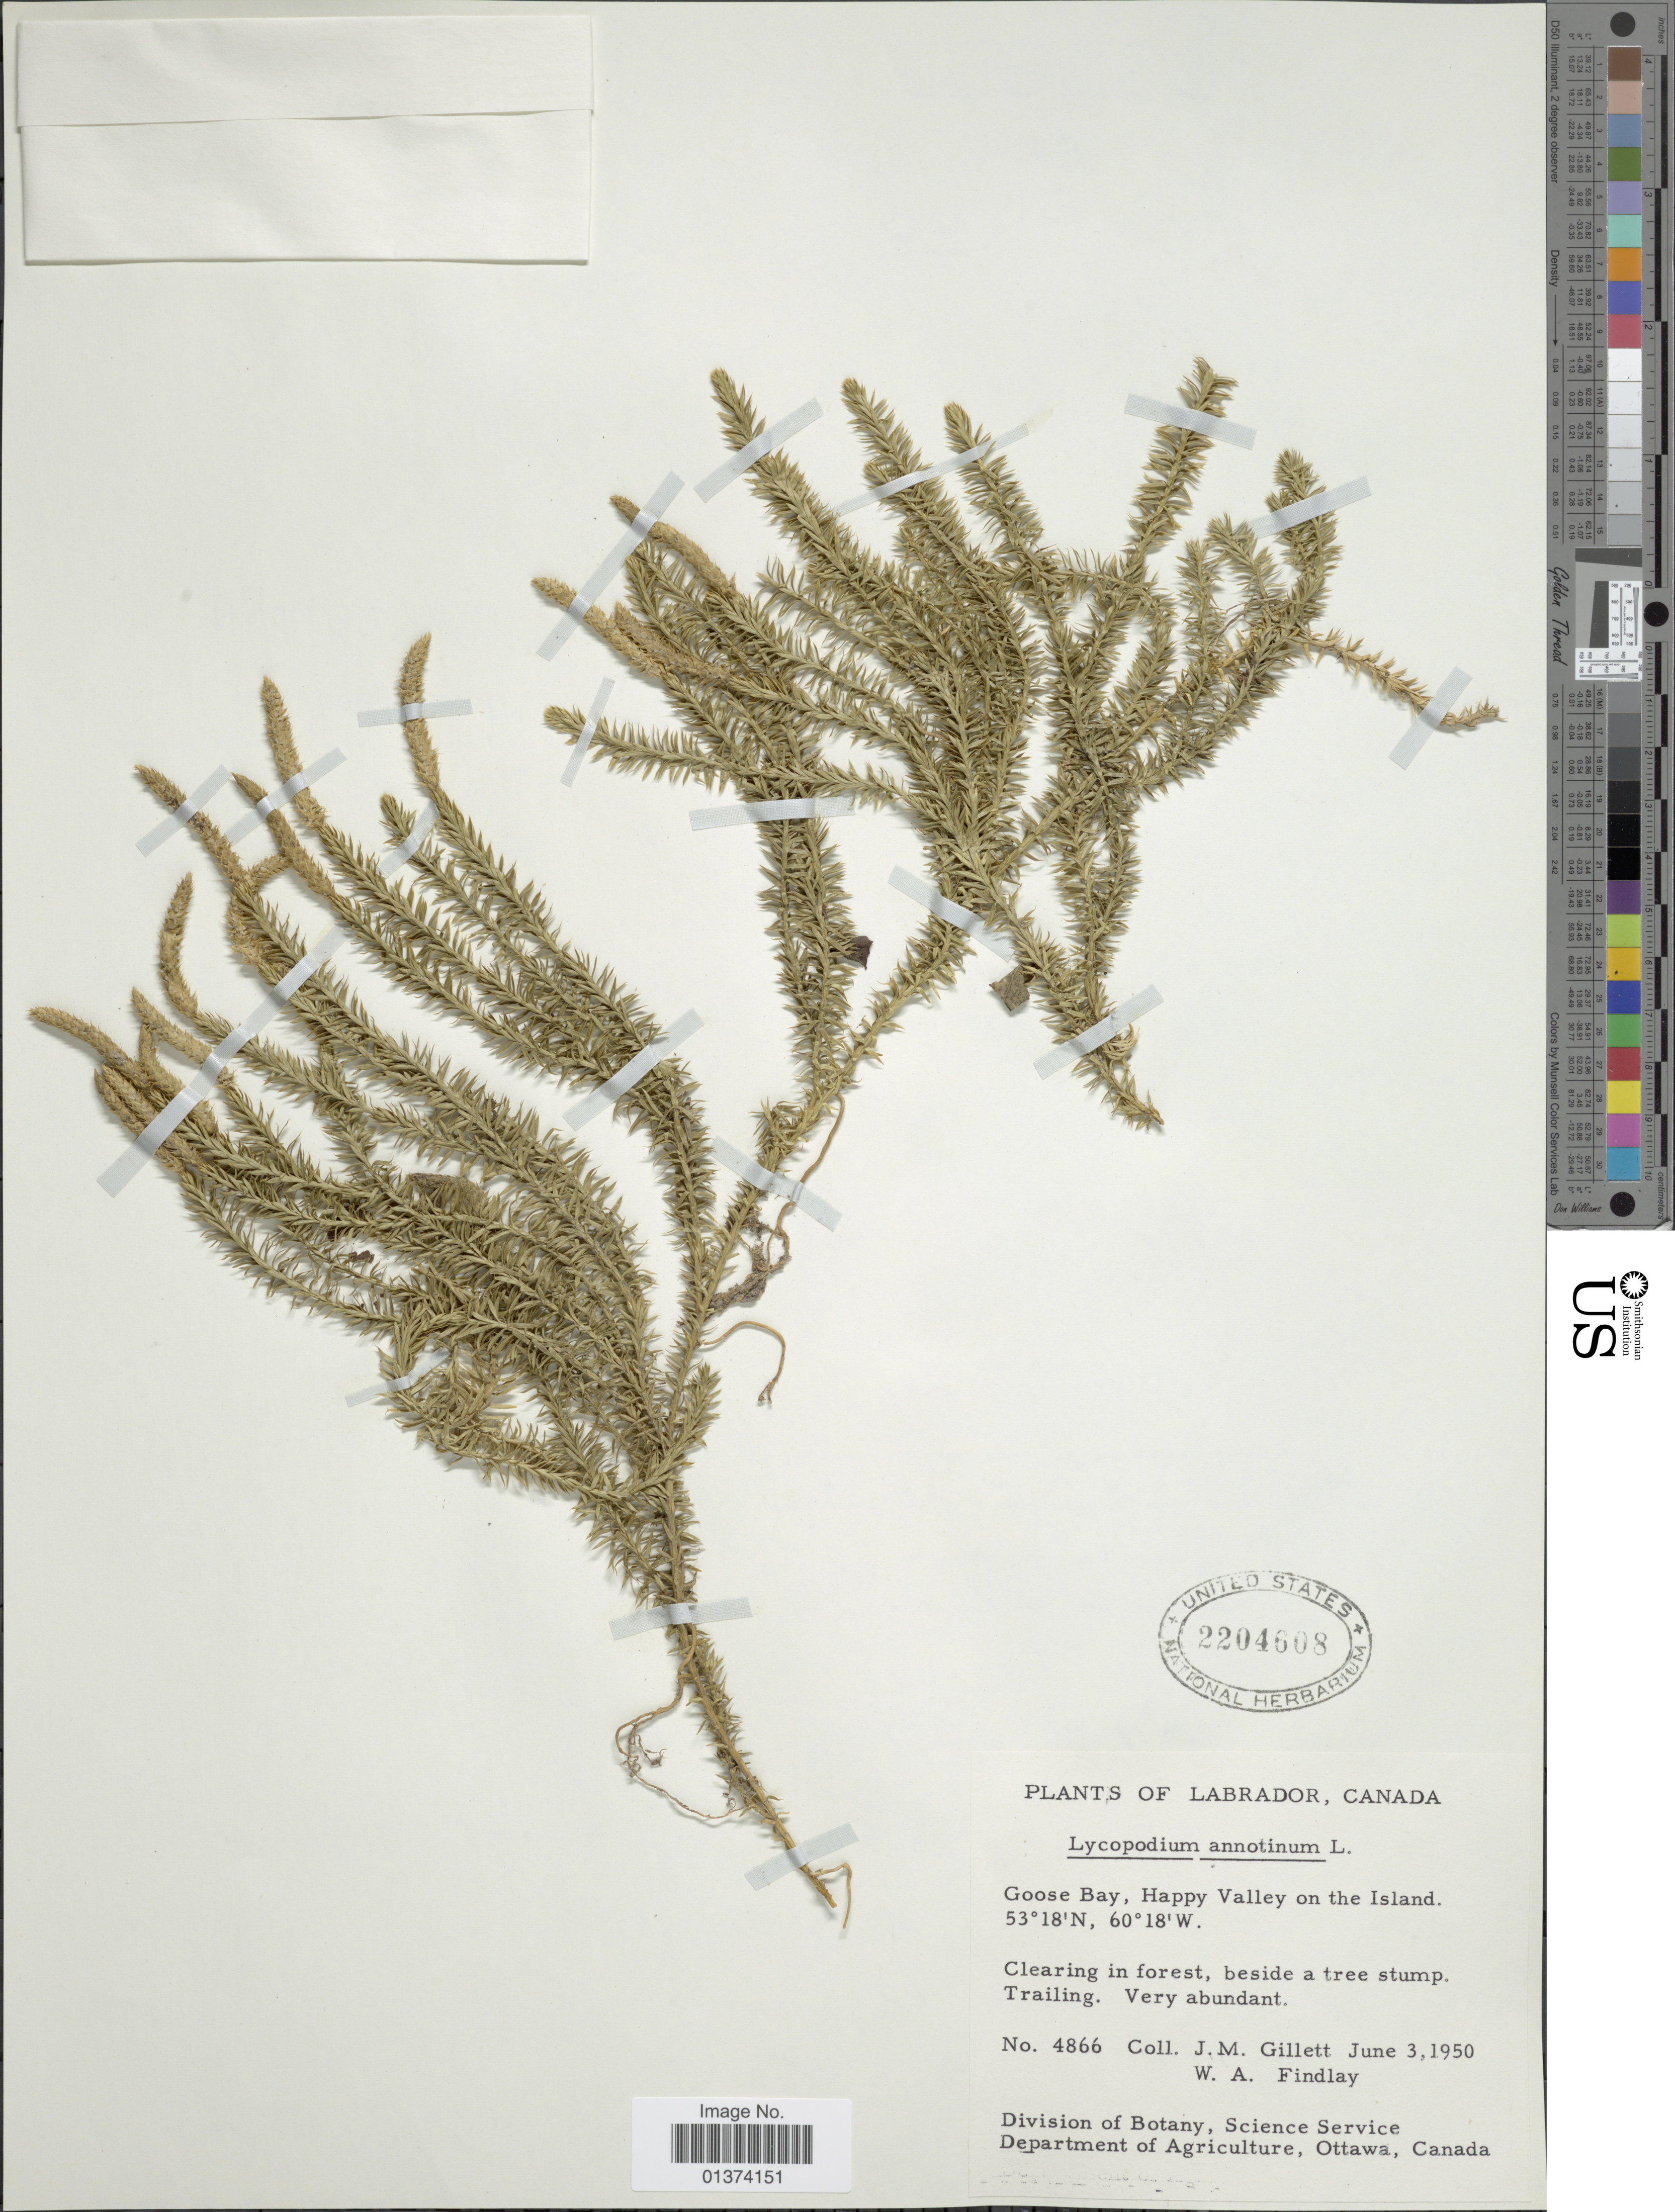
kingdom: Plantae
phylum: Tracheophyta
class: Lycopodiopsida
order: Lycopodiales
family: Lycopodiaceae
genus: Spinulum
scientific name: Spinulum annotinum subsp. annotinum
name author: (L.) A. Haines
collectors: J. M. Gillett & W. Findlay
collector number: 4866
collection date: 1950-06-03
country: Canada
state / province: Newfoundland and Labrador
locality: Labrador, Goose Bay, Happy Valley on the Island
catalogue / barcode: US 2204608